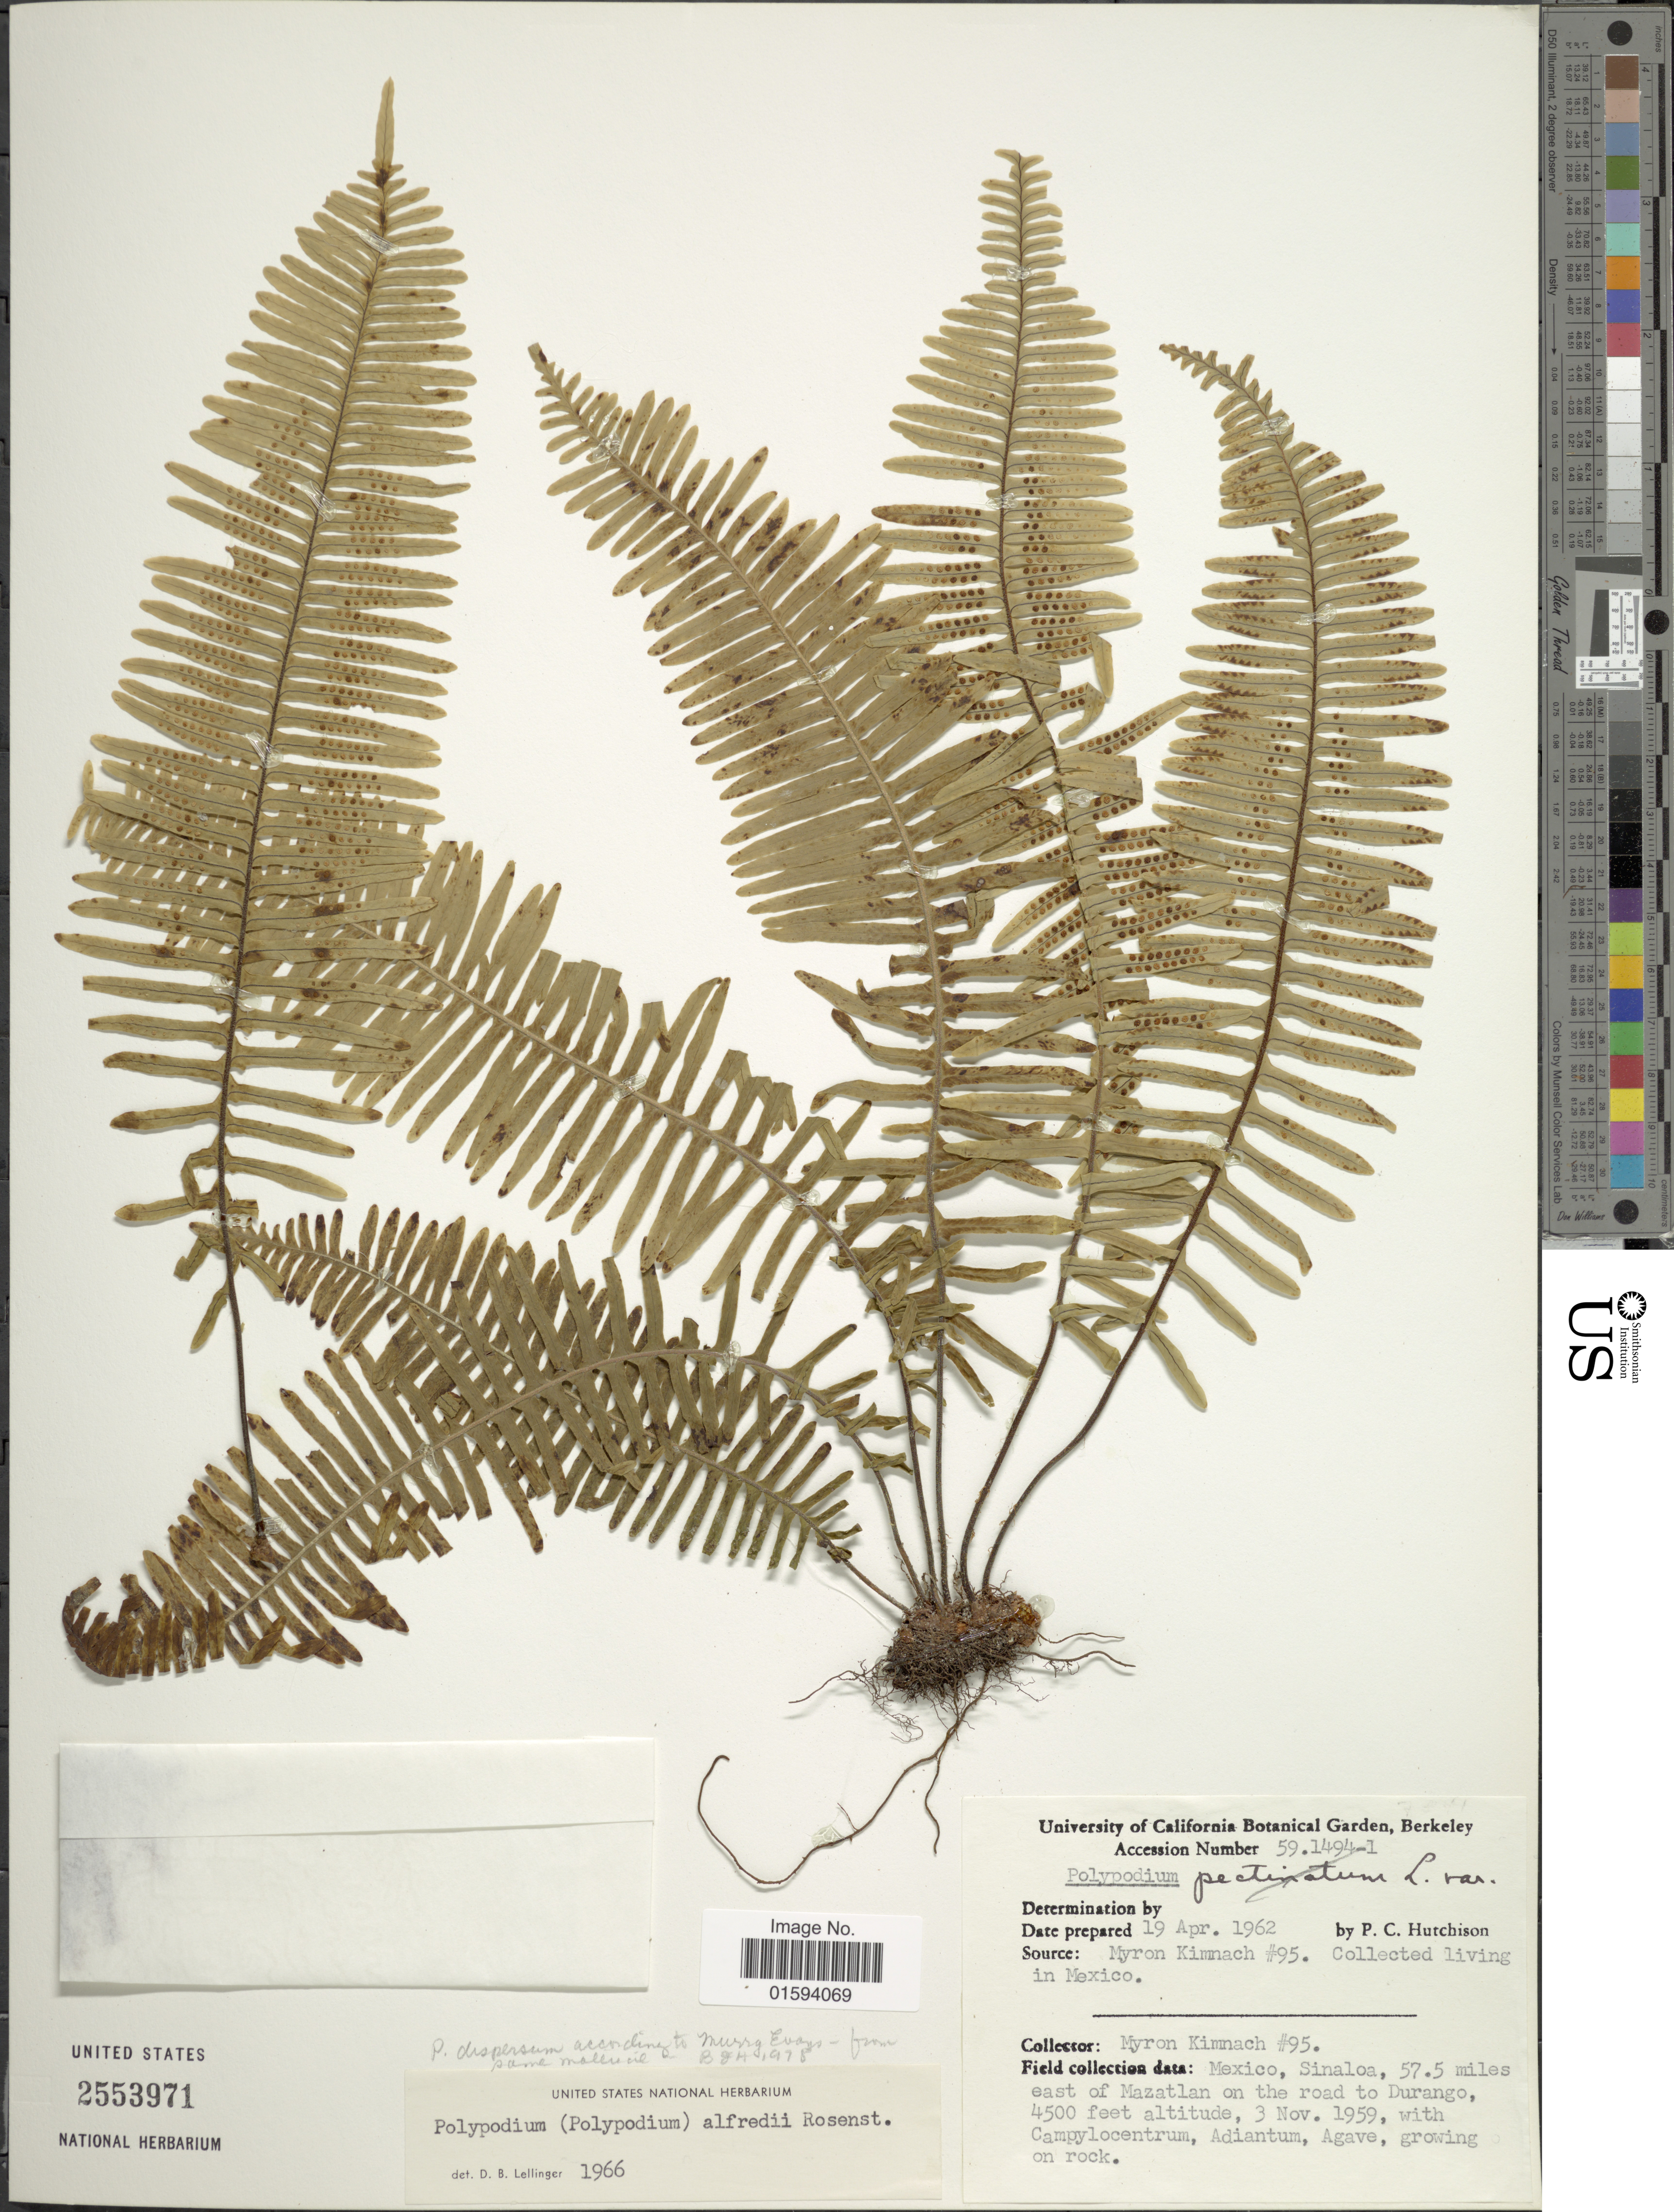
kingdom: Plantae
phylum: Tracheophyta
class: Polypodiopsida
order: Polypodiales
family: Polypodiaceae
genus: Polypodium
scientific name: Polypodium alfredii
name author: Rosenst.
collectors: P. C. Hutchison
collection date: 1962-04-19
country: United States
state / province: California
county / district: Alameda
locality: University of Botanical Garden, Berkeley, Accession Number 59.1494-1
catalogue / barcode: US 2553971